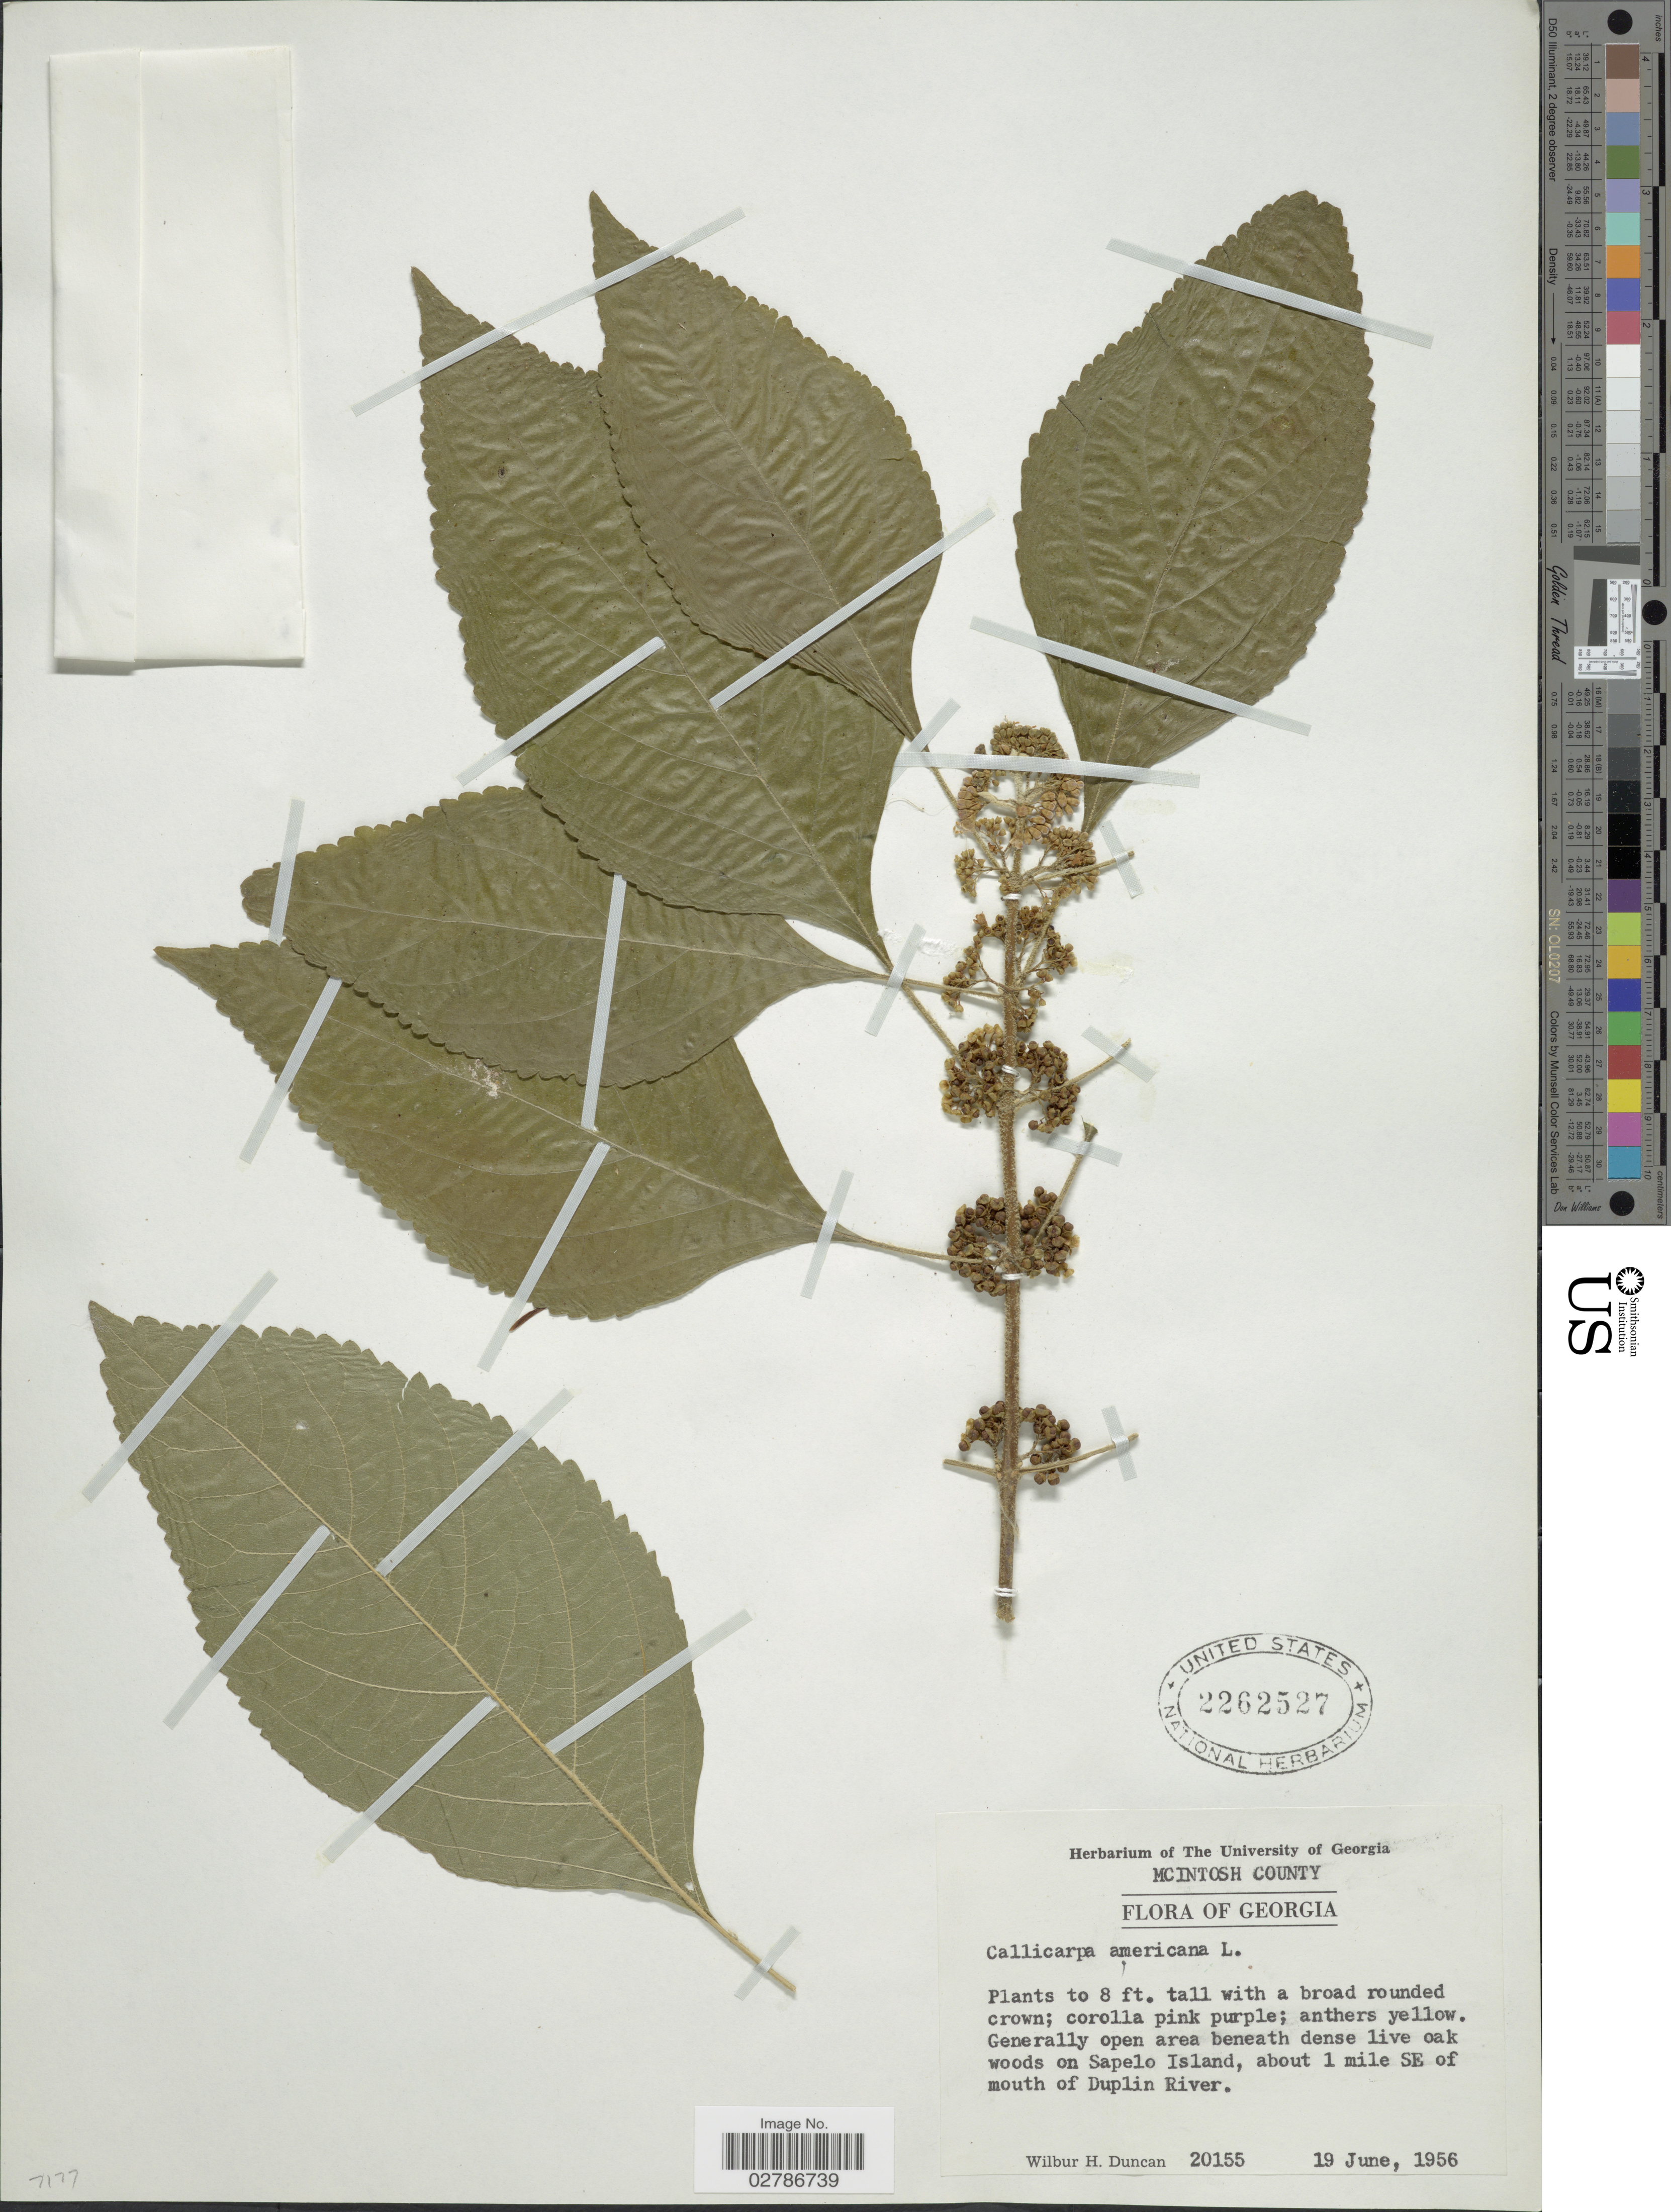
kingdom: Plantae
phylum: Tracheophyta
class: Magnoliopsida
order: Lamiales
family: Lamiaceae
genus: Callicarpa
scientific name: Callicarpa americana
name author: L.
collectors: W. H. Duncan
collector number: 20155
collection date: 1956-06-19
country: United States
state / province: Georgia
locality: McIntosh County. Generally open area beneath dense live oak woods on Sapelo Island, about 1 mile SE of mouth of Duplin River.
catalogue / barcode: US 2262527